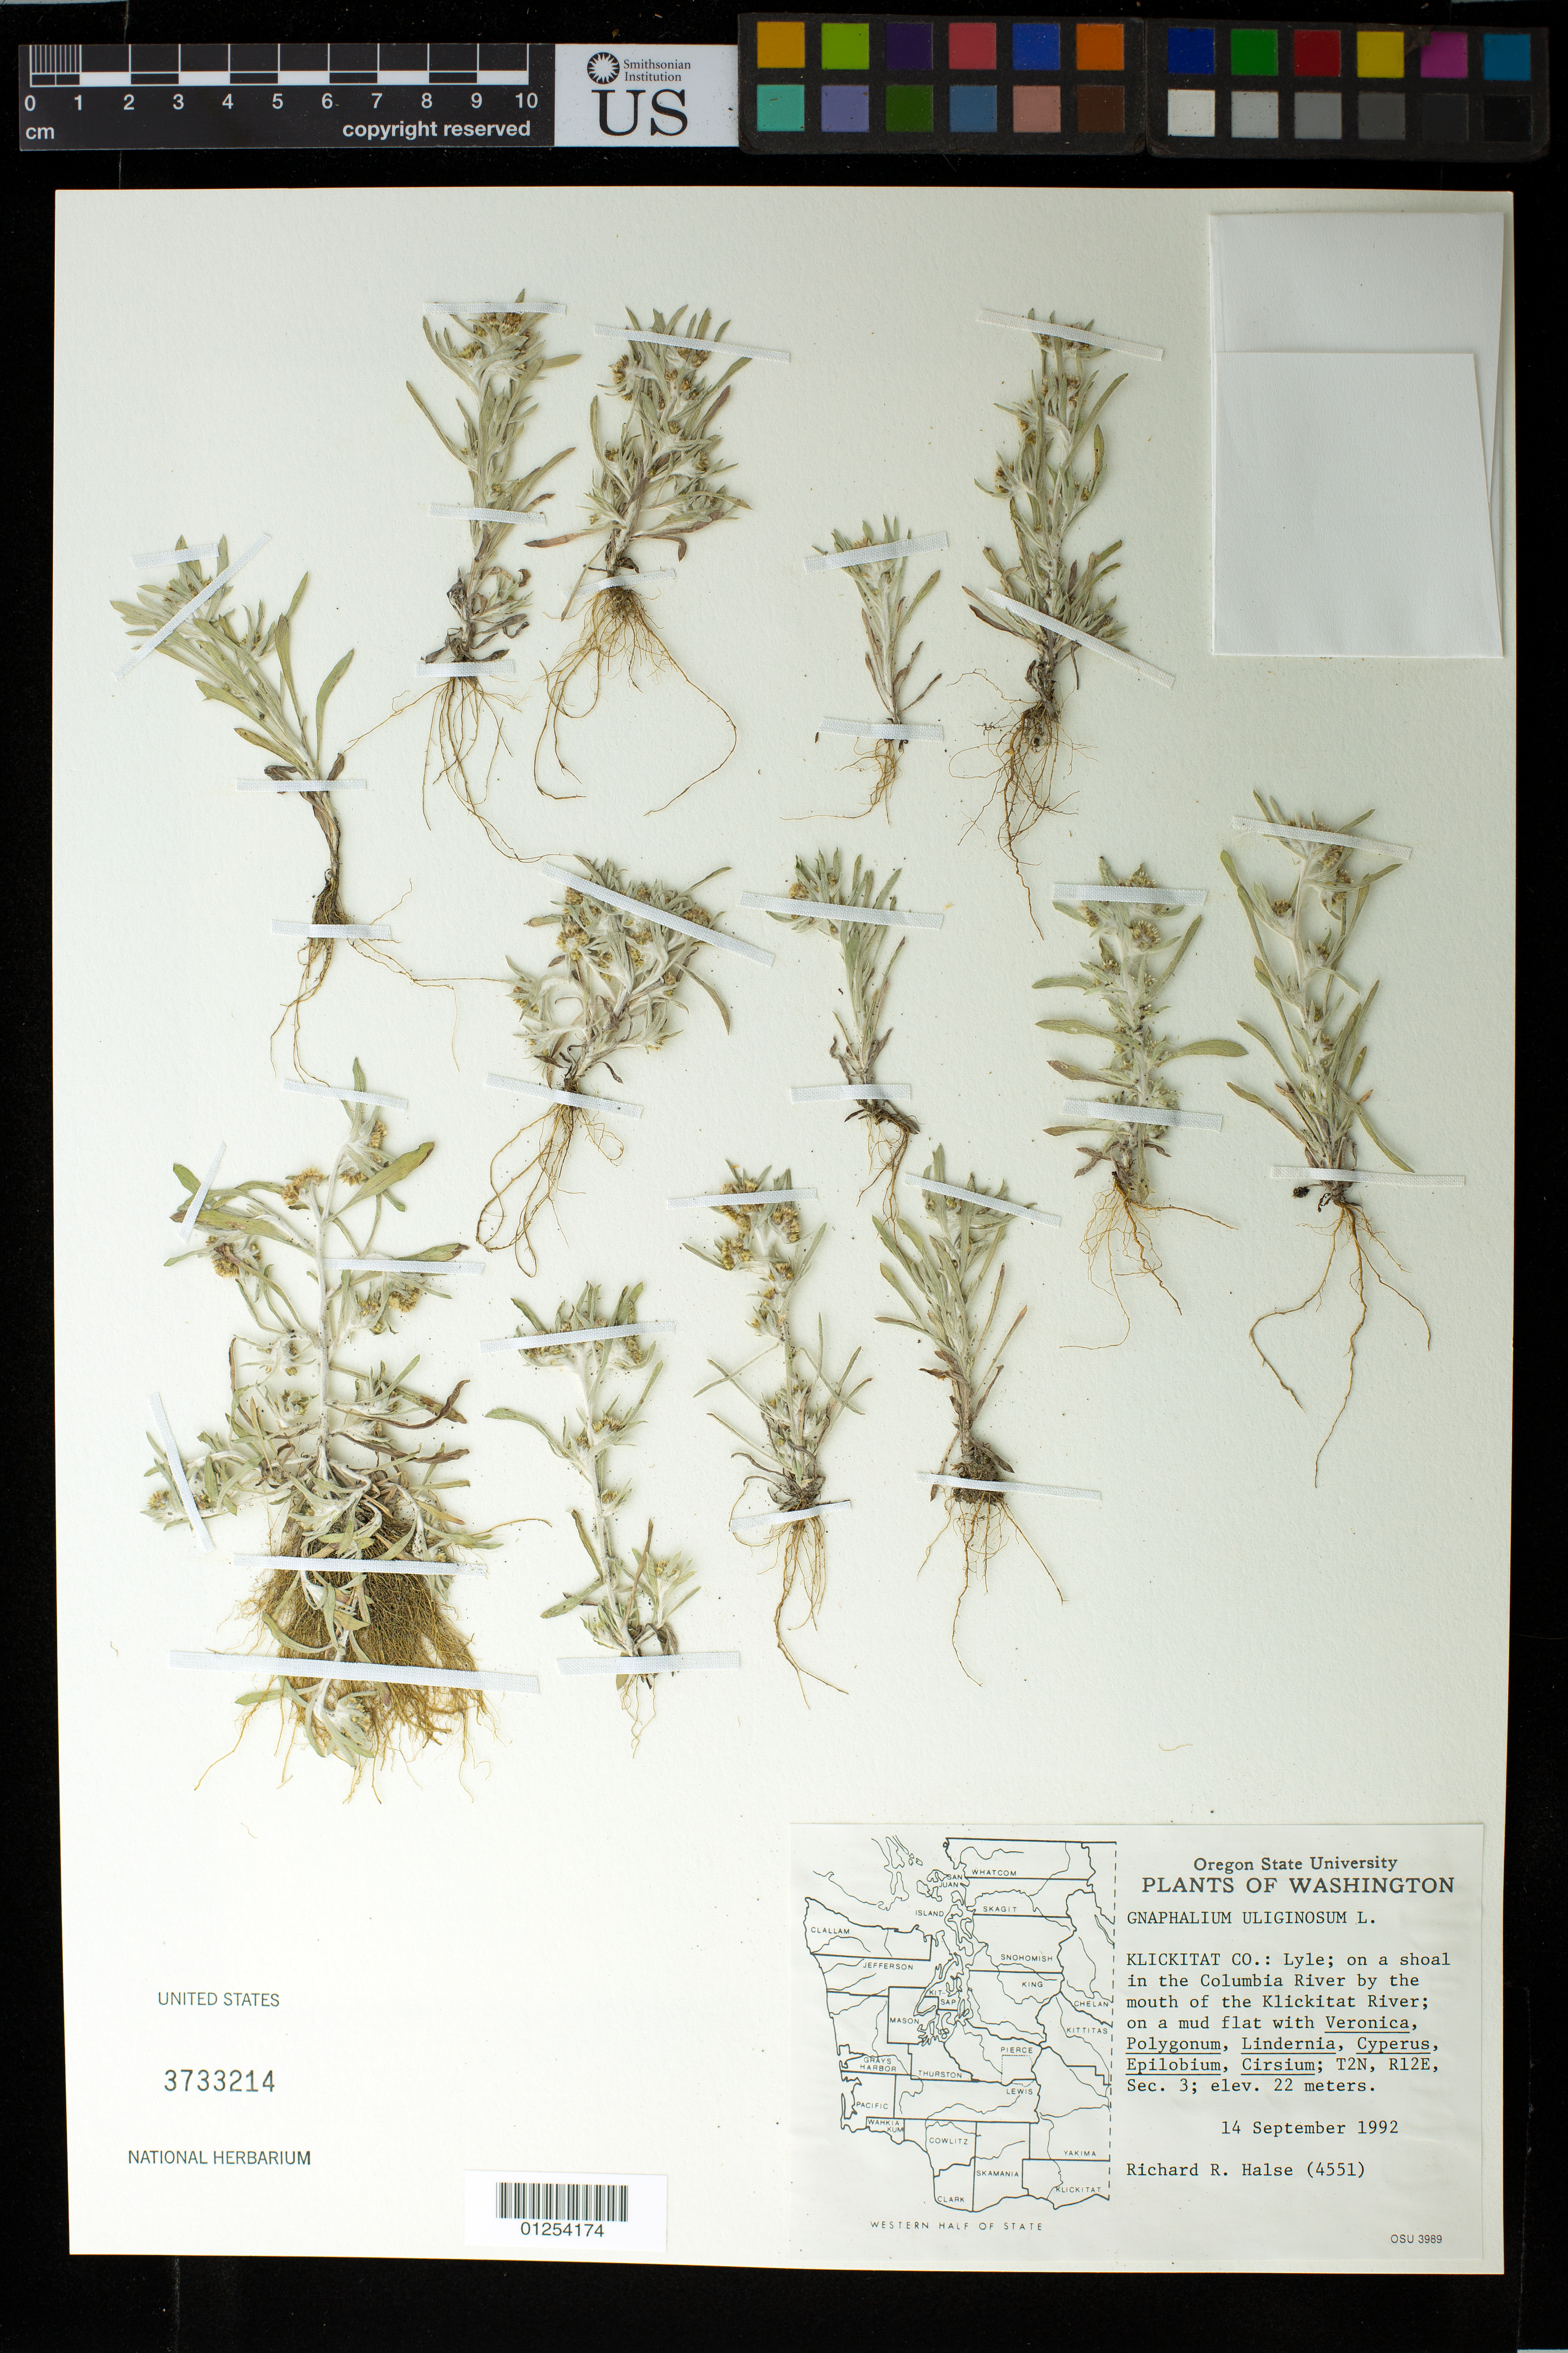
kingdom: Plantae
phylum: Tracheophyta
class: Magnoliopsida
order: Asterales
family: Asteraceae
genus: Gnaphalium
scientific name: Gnaphalium uliginosum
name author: L.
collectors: R. Halse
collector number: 4551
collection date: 1992-09-14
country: United States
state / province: Washington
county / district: Klickitat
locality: Klickitat Co.: Lyle; on a shoal by the mouth of the Klickitat River (southeast side) in the Columbia River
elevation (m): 22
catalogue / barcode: US 3733214